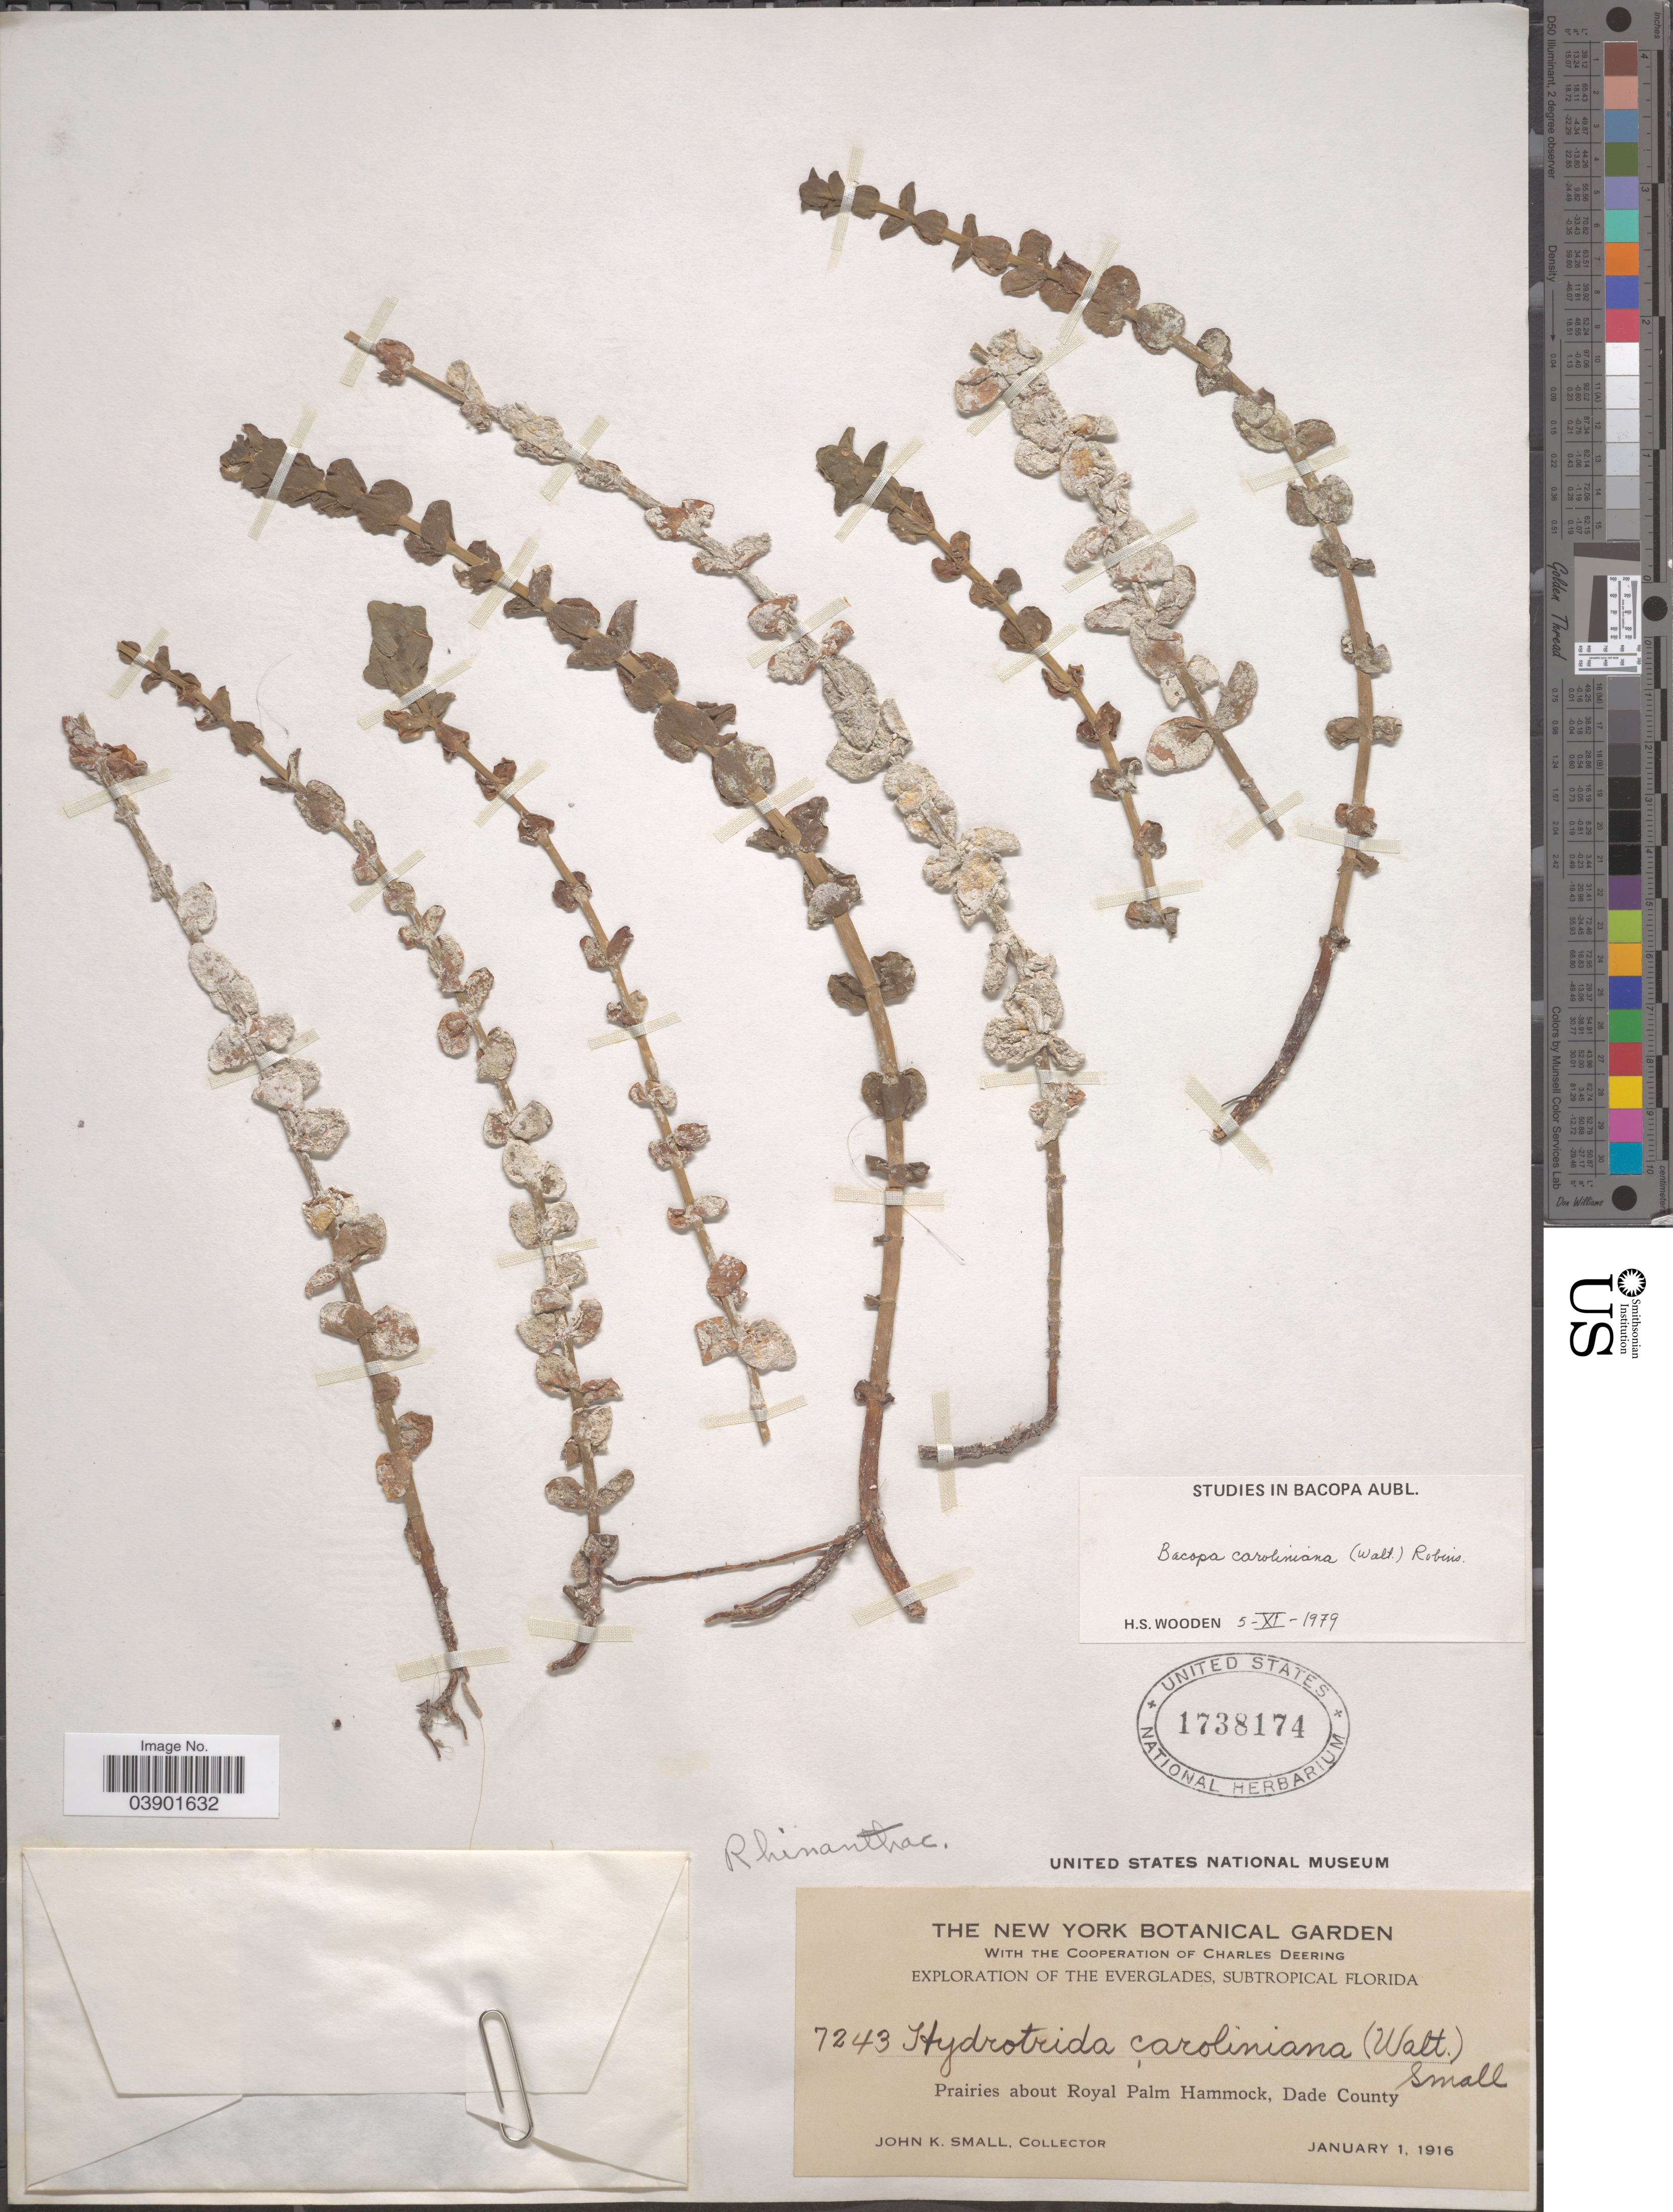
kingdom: Plantae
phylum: Tracheophyta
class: Magnoliopsida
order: Lamiales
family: Plantaginaceae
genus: Bacopa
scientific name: Bacopa caroliniana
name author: (Walter) B.L. Rob.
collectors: J. K. Small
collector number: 7243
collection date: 1916-01-01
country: United States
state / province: Florida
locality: The Everglades, Subtropical Florida. About Royal Palm Hammock, Dade County.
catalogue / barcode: US 1738174